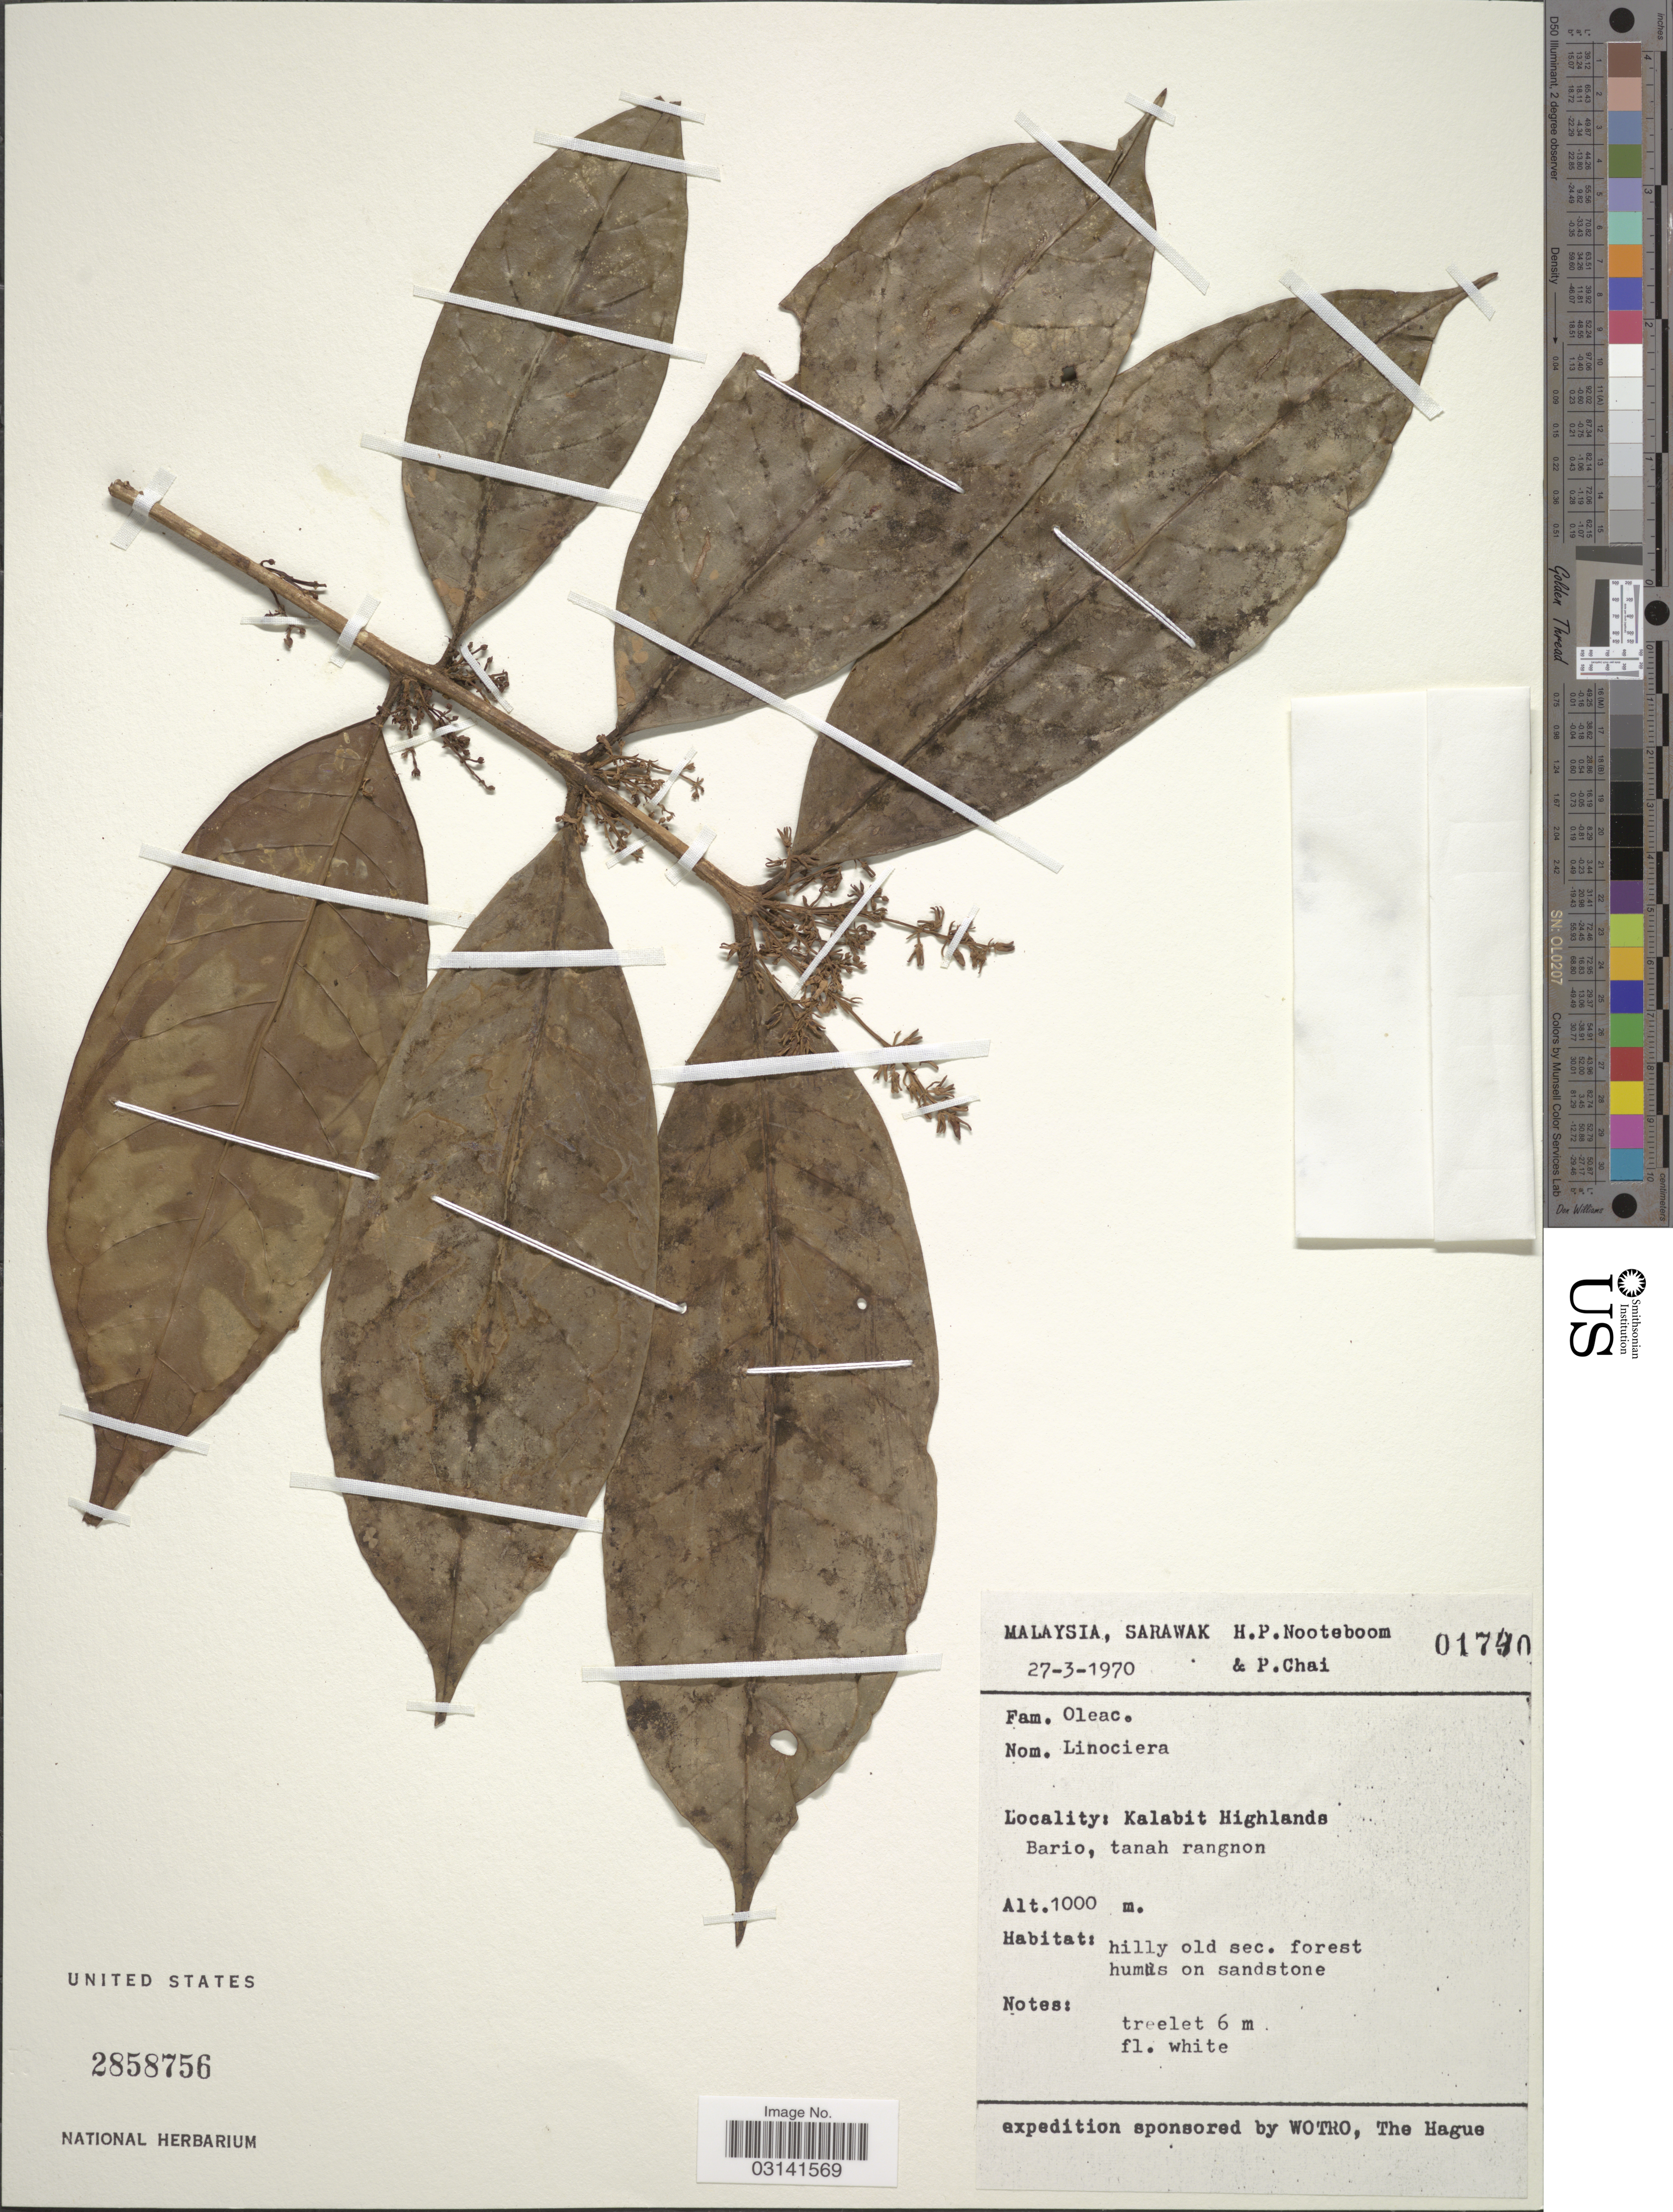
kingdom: Plantae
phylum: Tracheophyta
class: Magnoliopsida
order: Lamiales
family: Oleaceae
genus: Linociera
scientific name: Linociera sp.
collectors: H. P. Nooteboom & P. Chai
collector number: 01740*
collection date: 1970-03-27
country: Malaysia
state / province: Sarawak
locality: Kalabit Highland, Bario, tanah rangnon.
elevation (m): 1000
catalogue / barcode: US 2858756